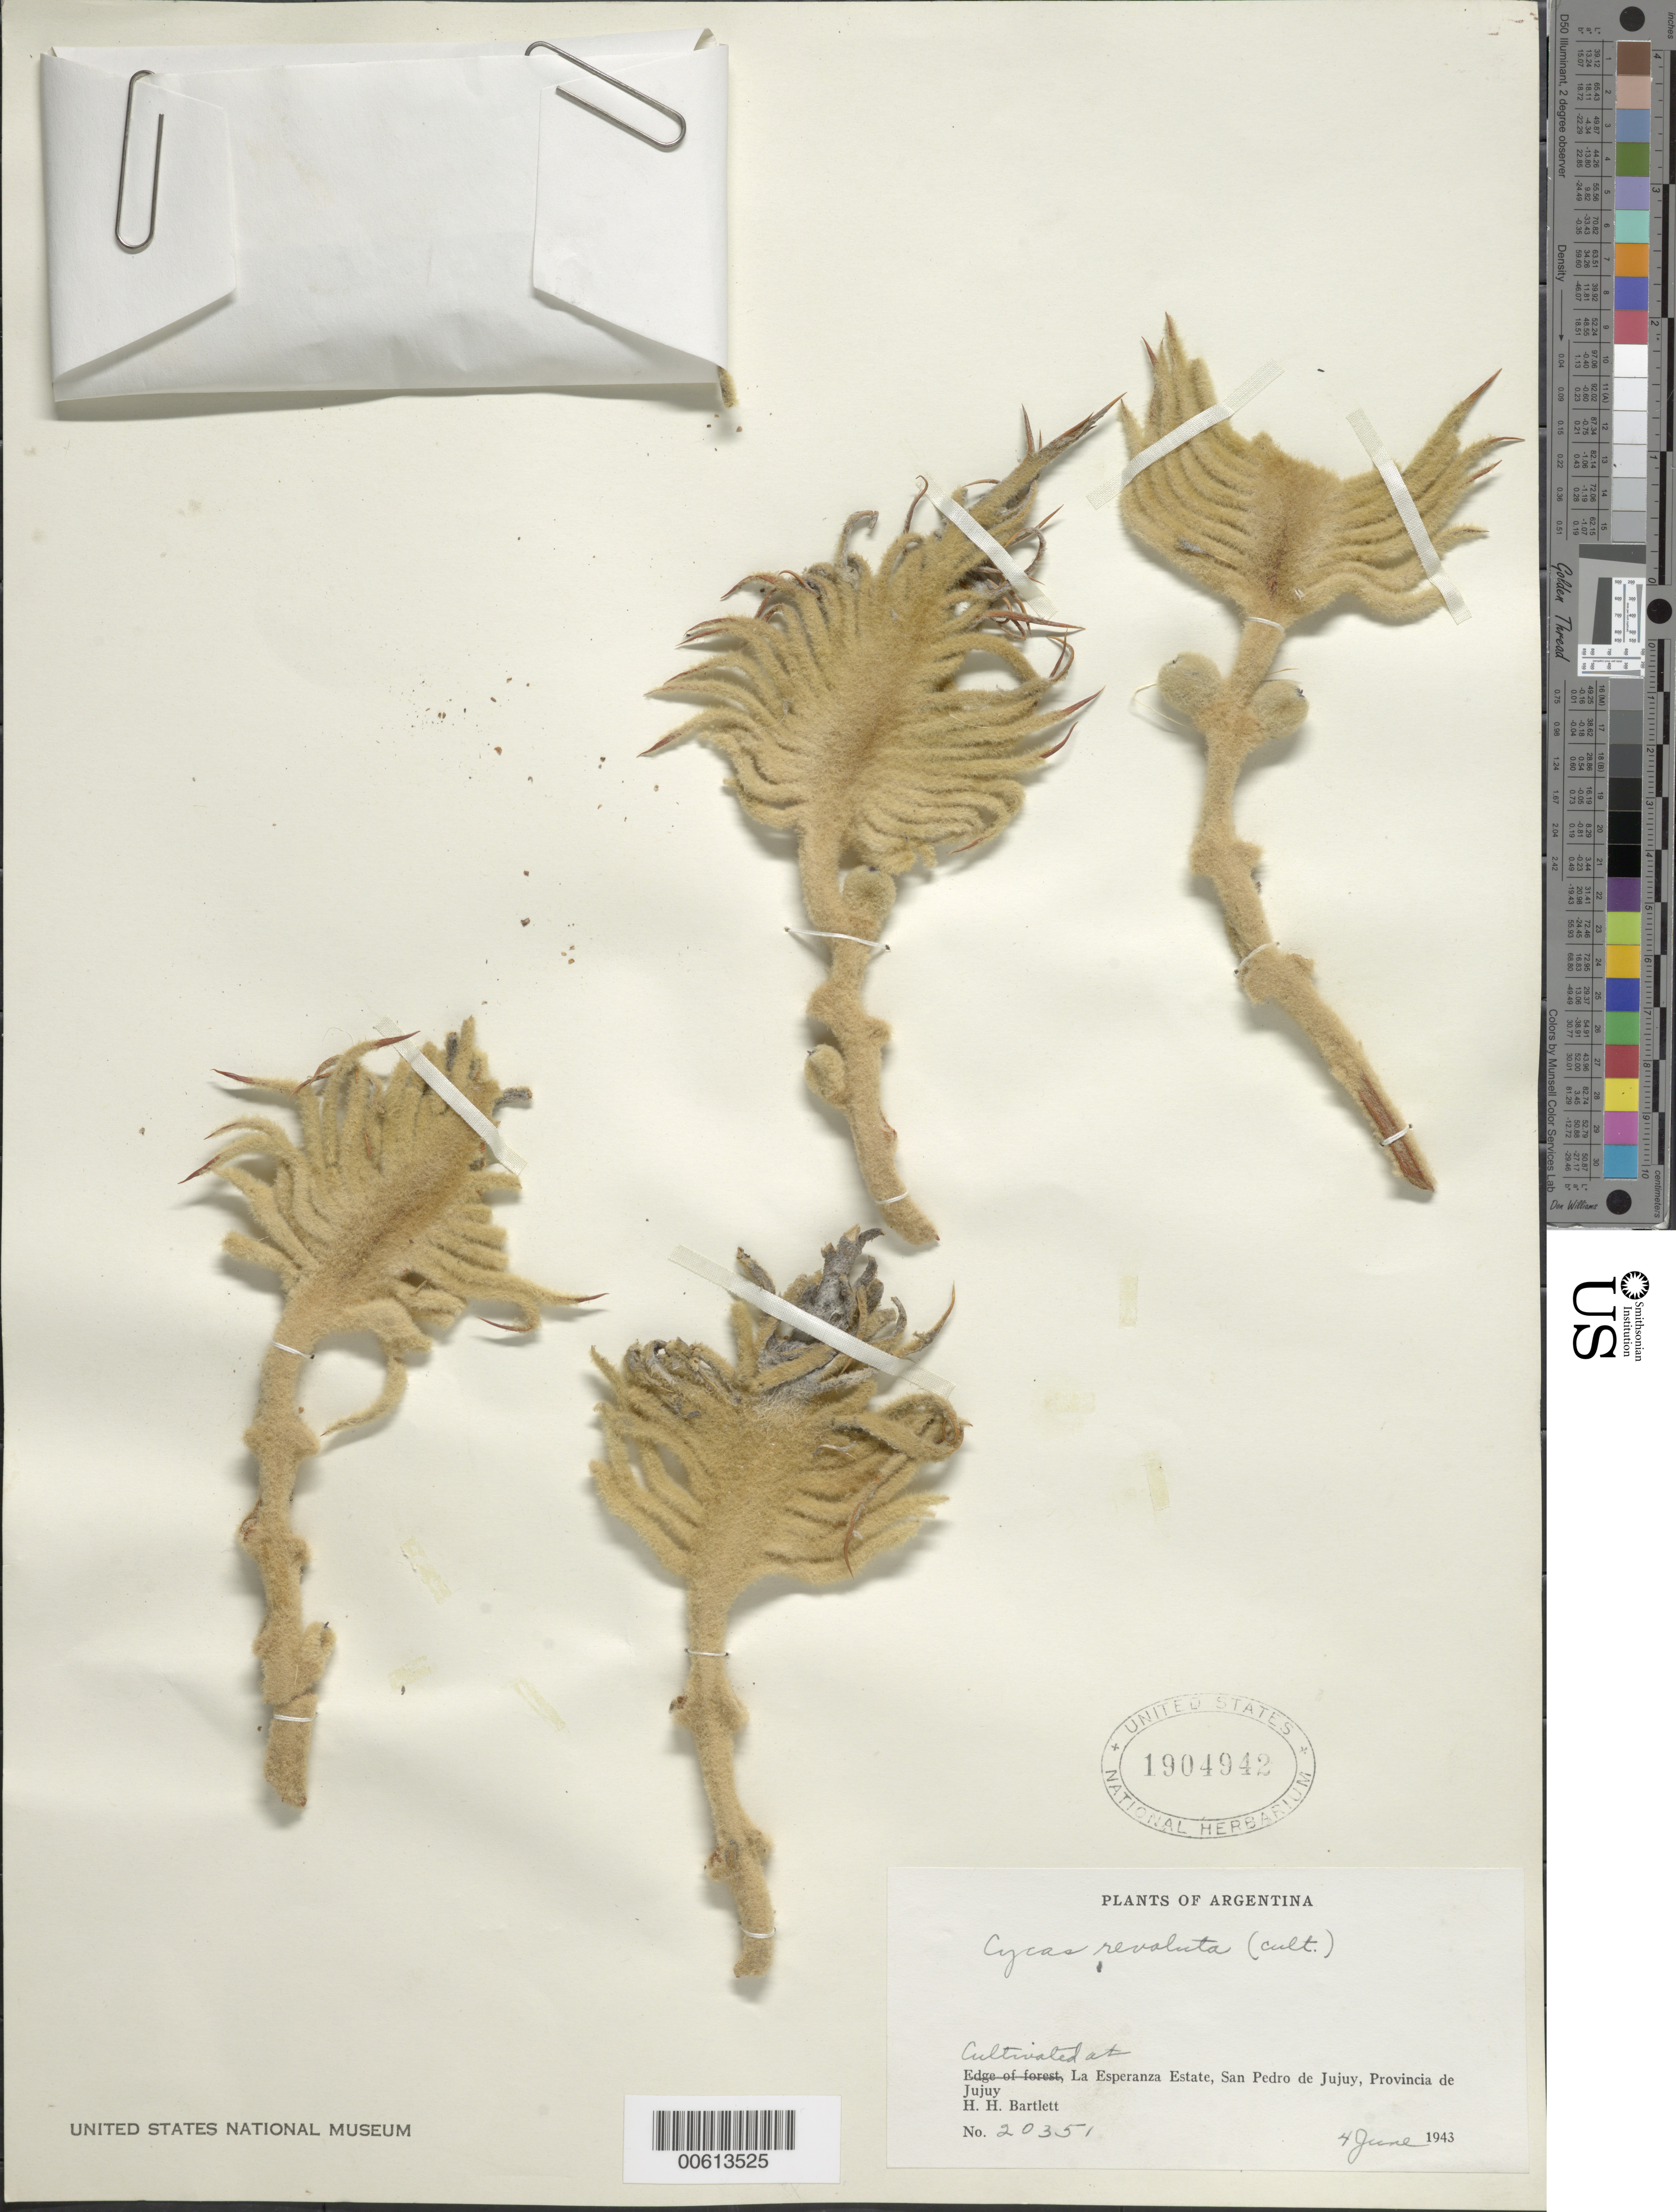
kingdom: Plantae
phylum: Tracheophyta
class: Cycadopsida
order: Cycadales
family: Cycadaceae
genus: Cycas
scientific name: Cycas revoluta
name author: Thunb.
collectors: H. H. Bartlett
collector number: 20351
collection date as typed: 04 Jun 1943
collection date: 1943-06-04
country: Argentina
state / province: Jujuy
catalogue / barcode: US 1904942